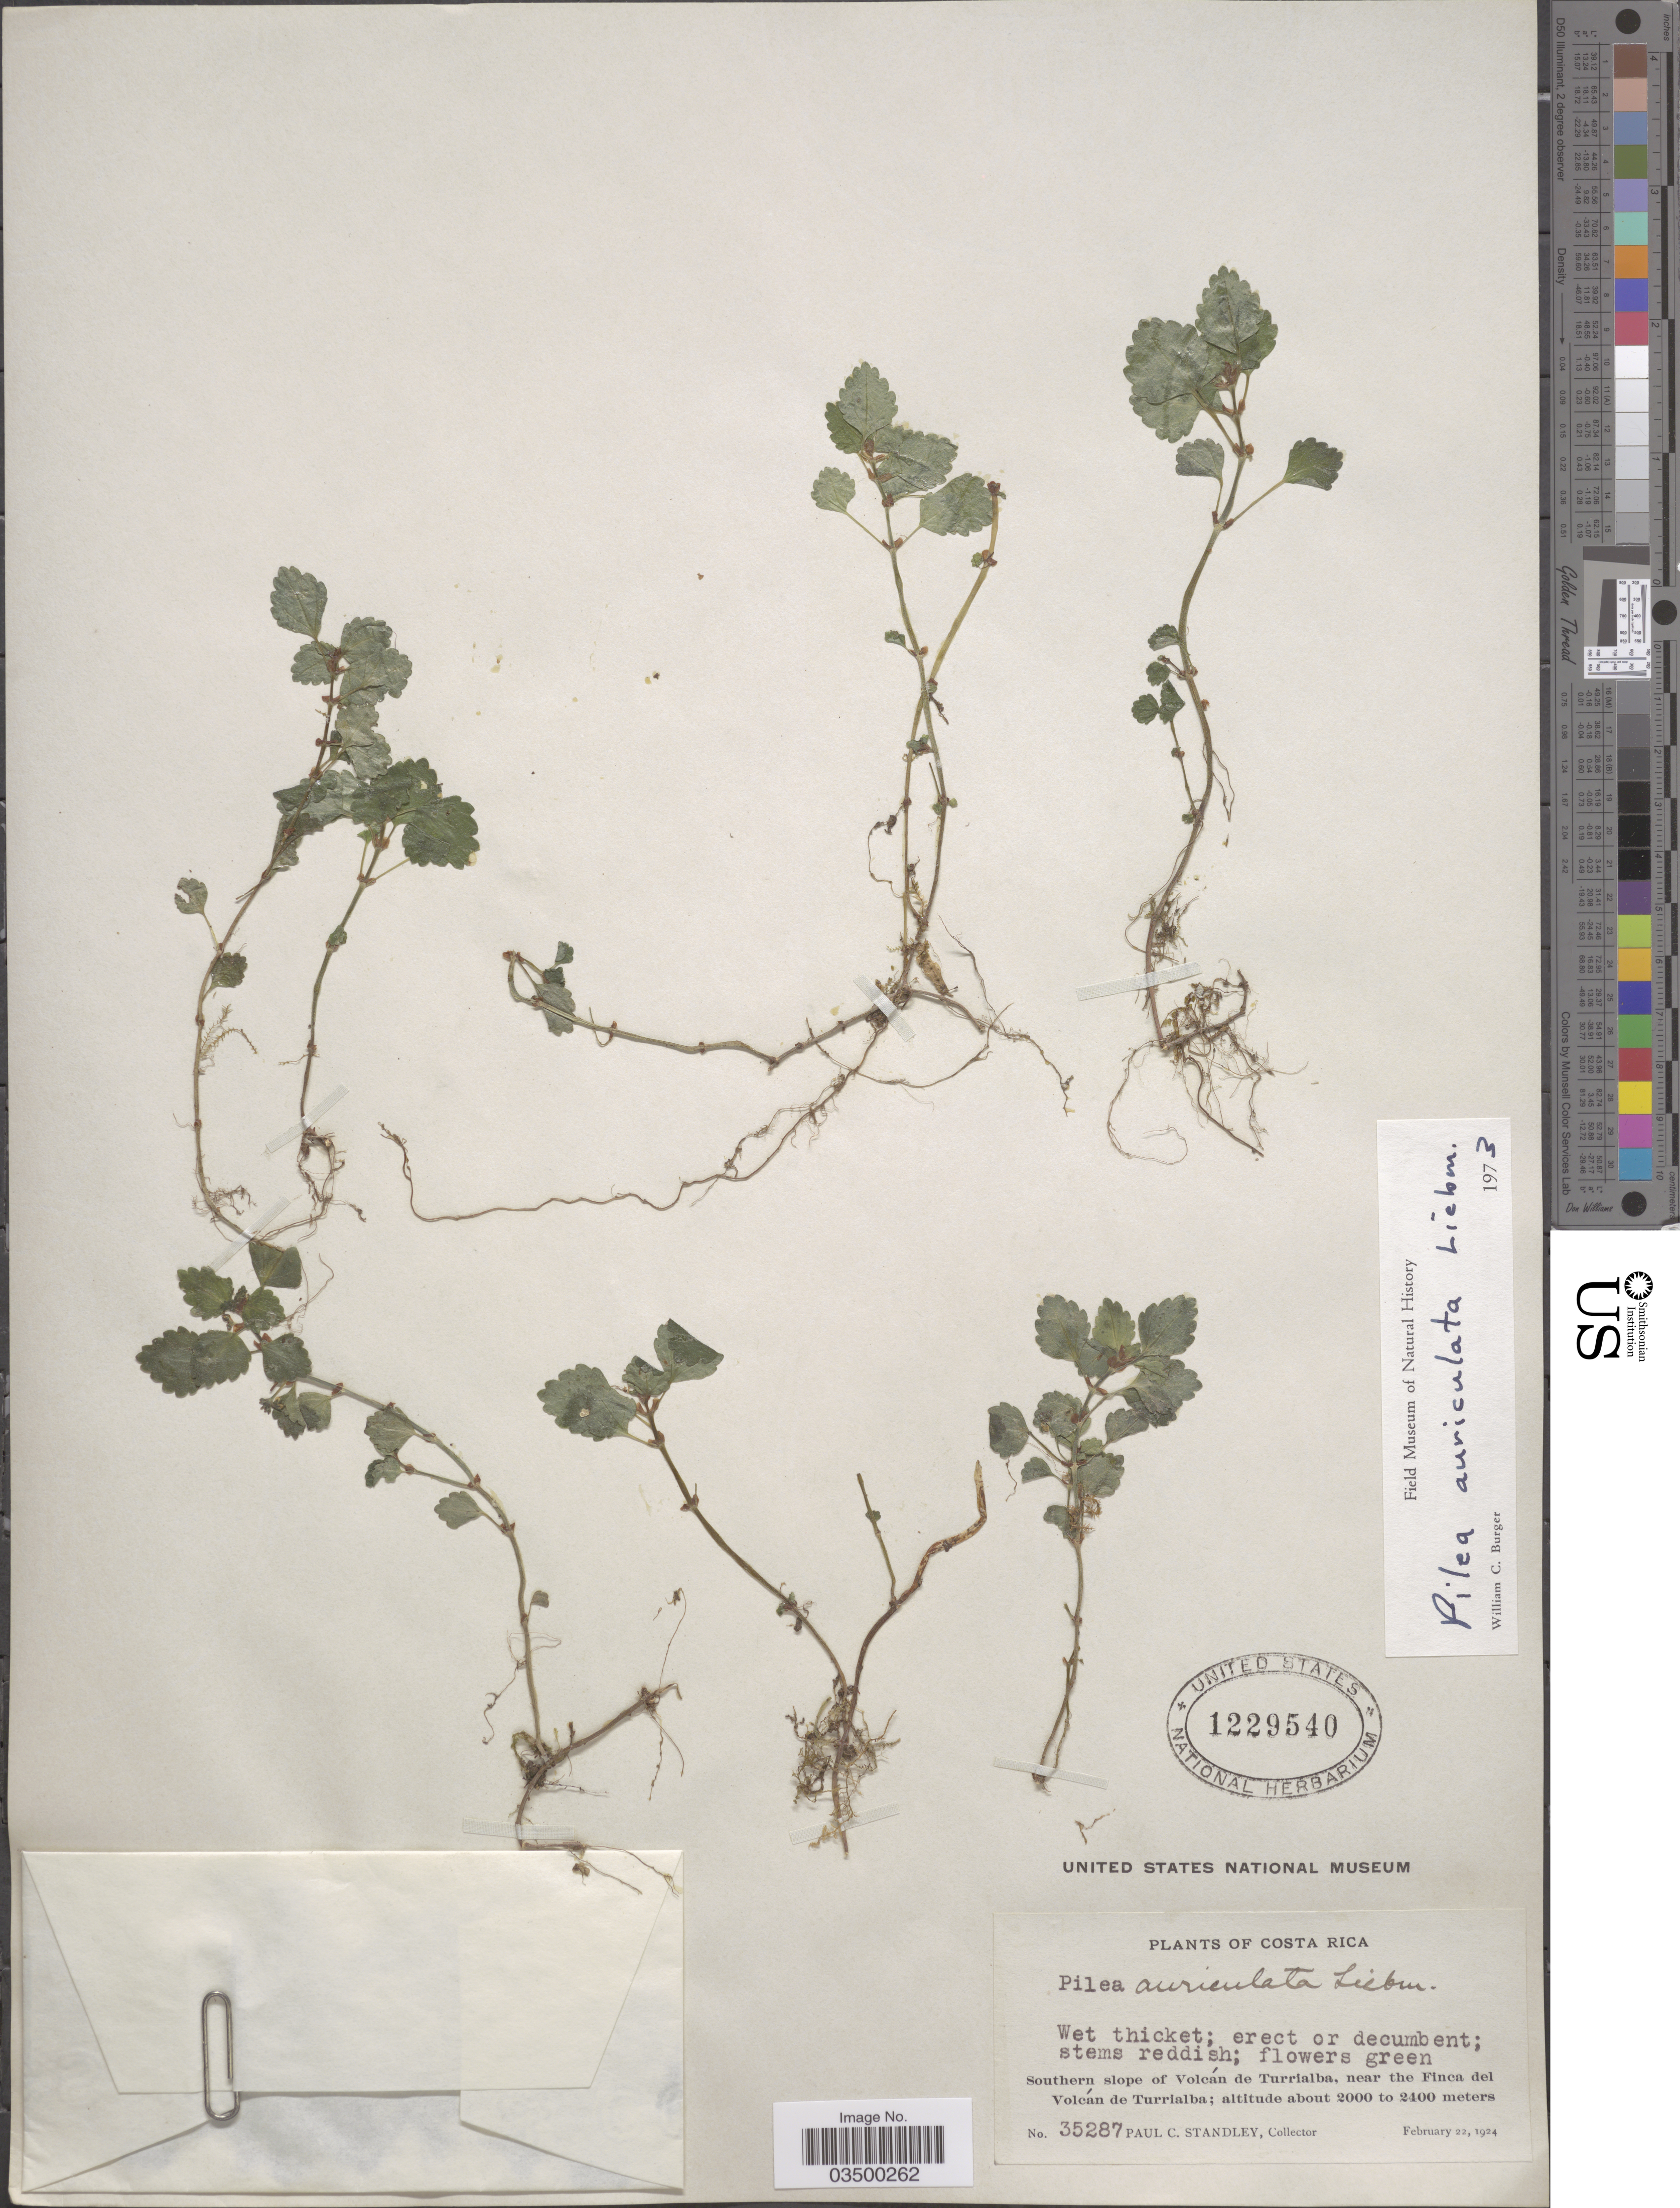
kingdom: Plantae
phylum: Tracheophyta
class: Magnoliopsida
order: Rosales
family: Urticaceae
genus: Pilea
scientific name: Pilea auriculata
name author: Liebm.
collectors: P. C. Standley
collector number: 35287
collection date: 1924-02-22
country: Costa Rica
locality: Southern slope of Volcán de Turrialba, near the Finca del Volcán de Turrialba.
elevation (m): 2000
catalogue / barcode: US 1229540